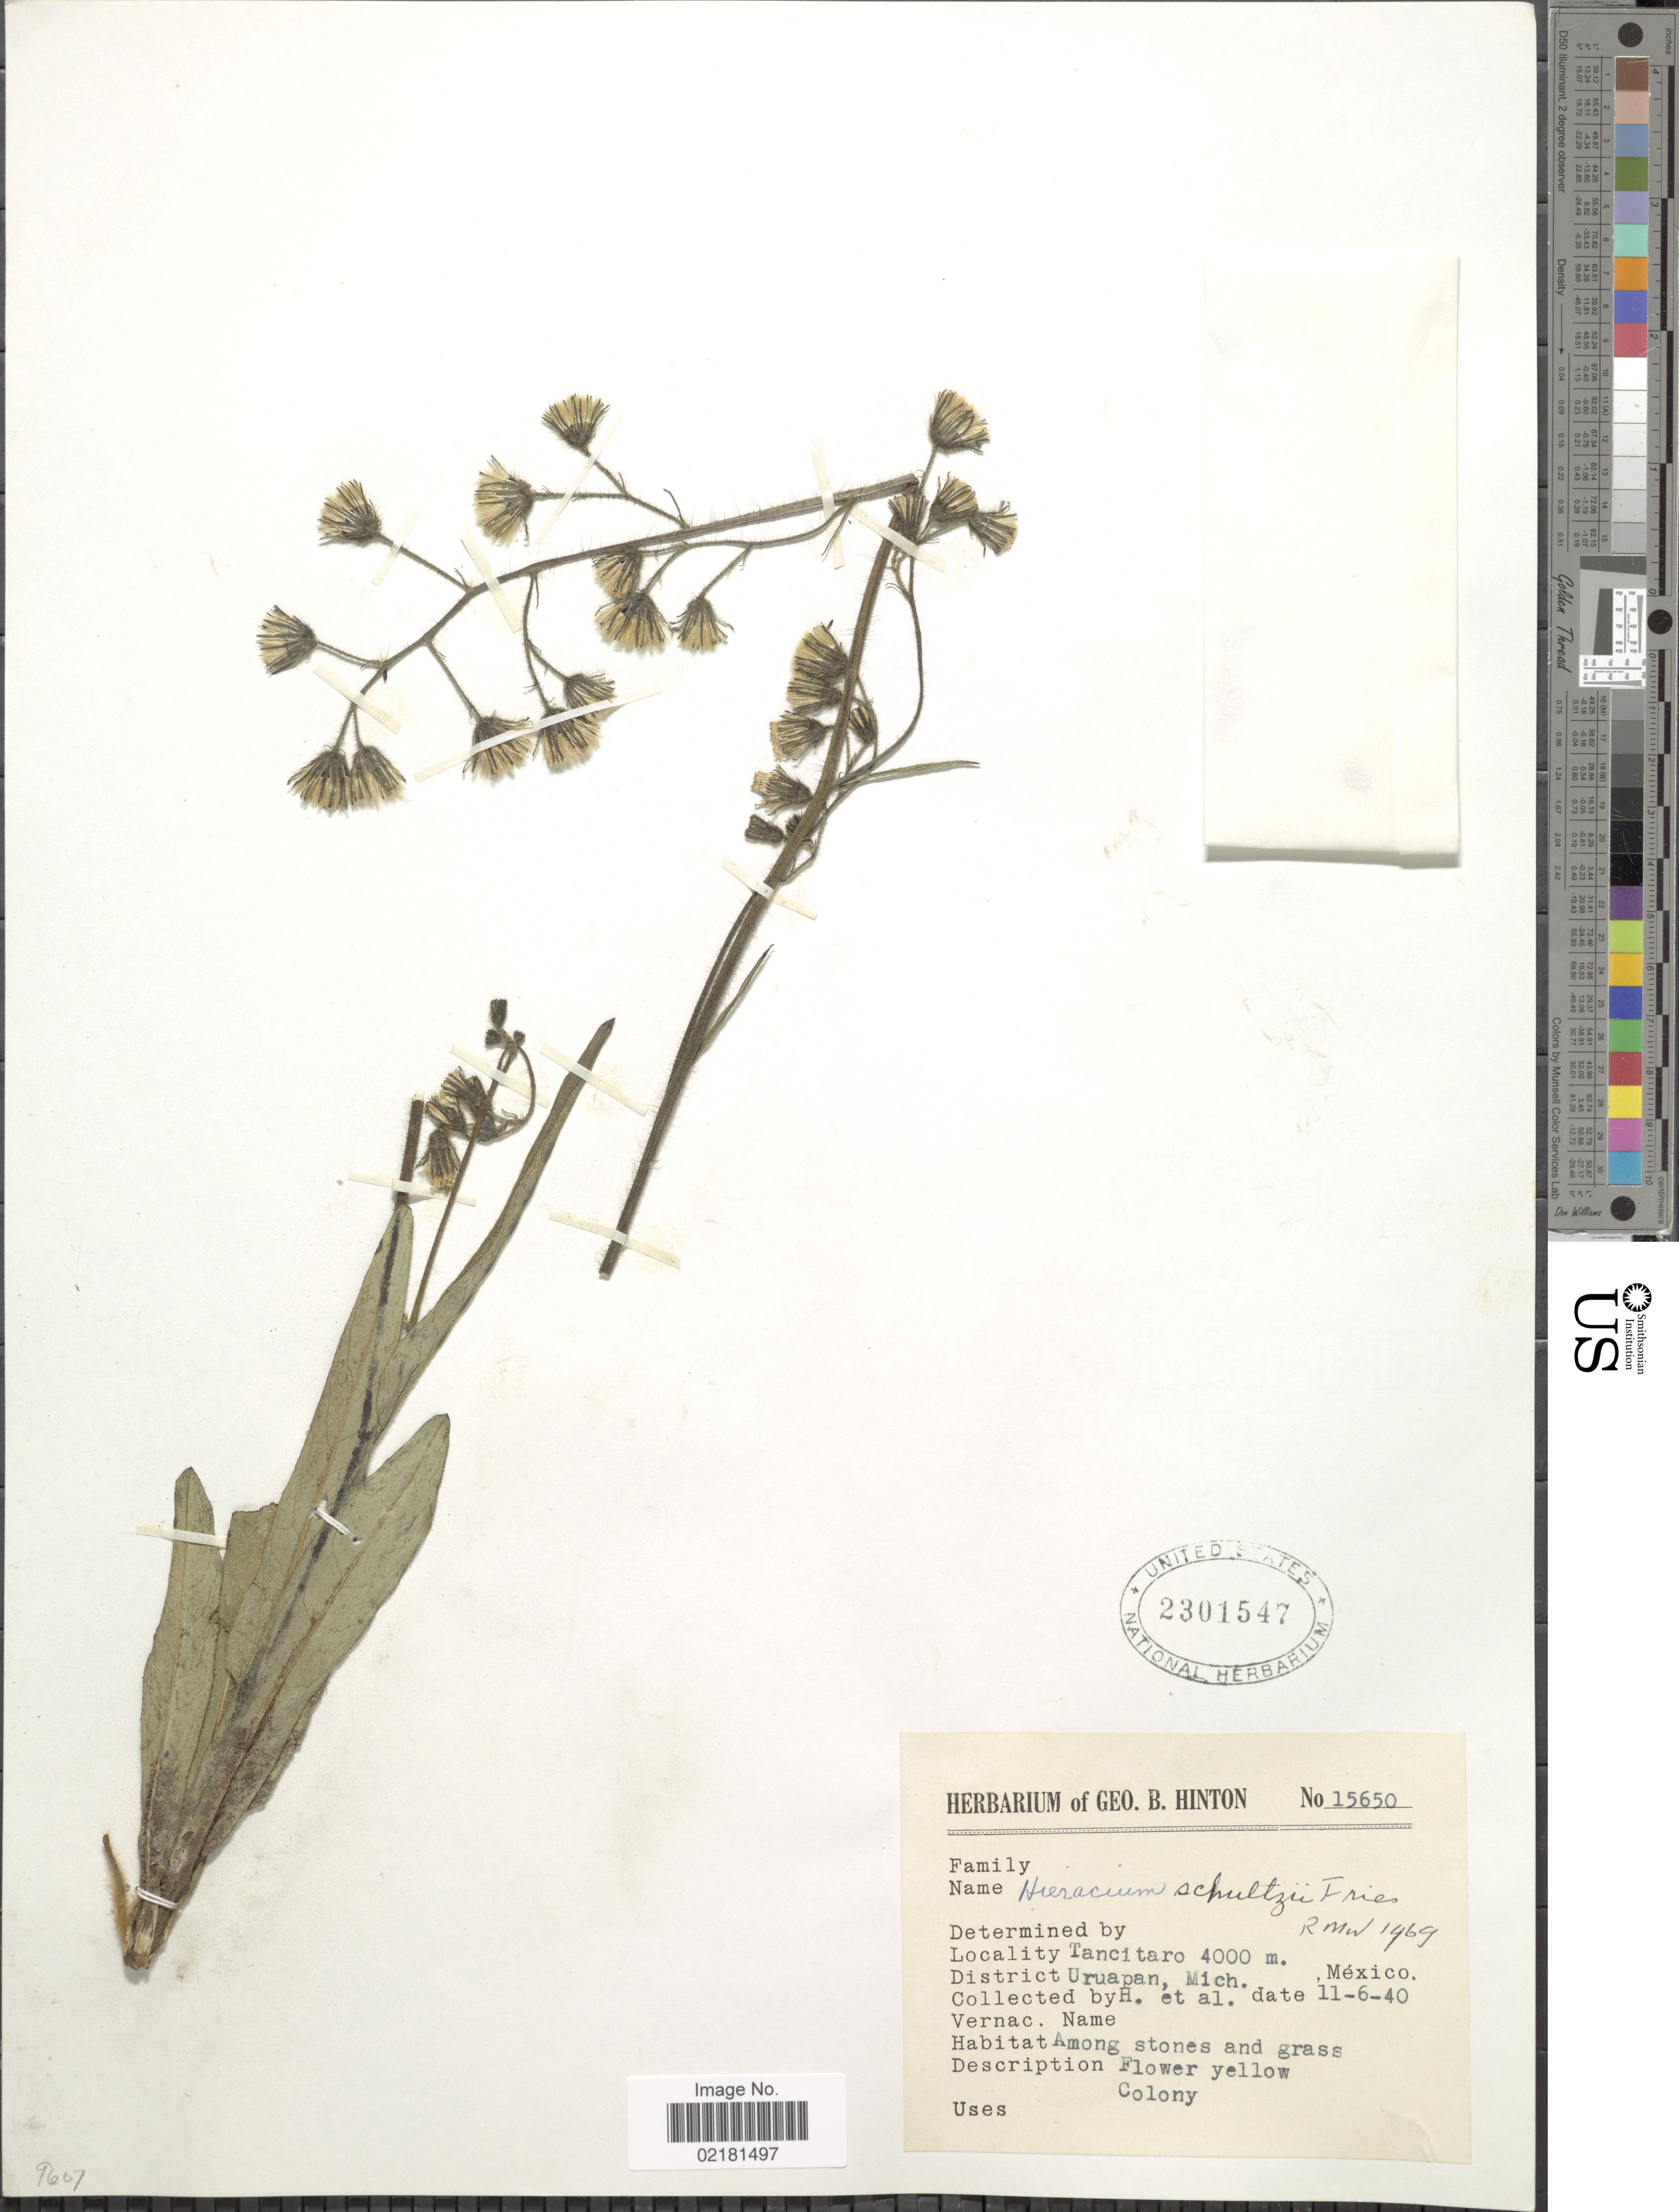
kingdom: Plantae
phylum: Tracheophyta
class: Magnoliopsida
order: Asterales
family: Asteraceae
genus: Hieracium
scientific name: Hieracium schultzii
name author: Fr.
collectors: G. B. Hinton & et al.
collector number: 15650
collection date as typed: Transcribed d/m/y: 6/11/40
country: Mexico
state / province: Michoacán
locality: Tancitaro, District Uruapan.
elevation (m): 4000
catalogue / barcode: US 2301547